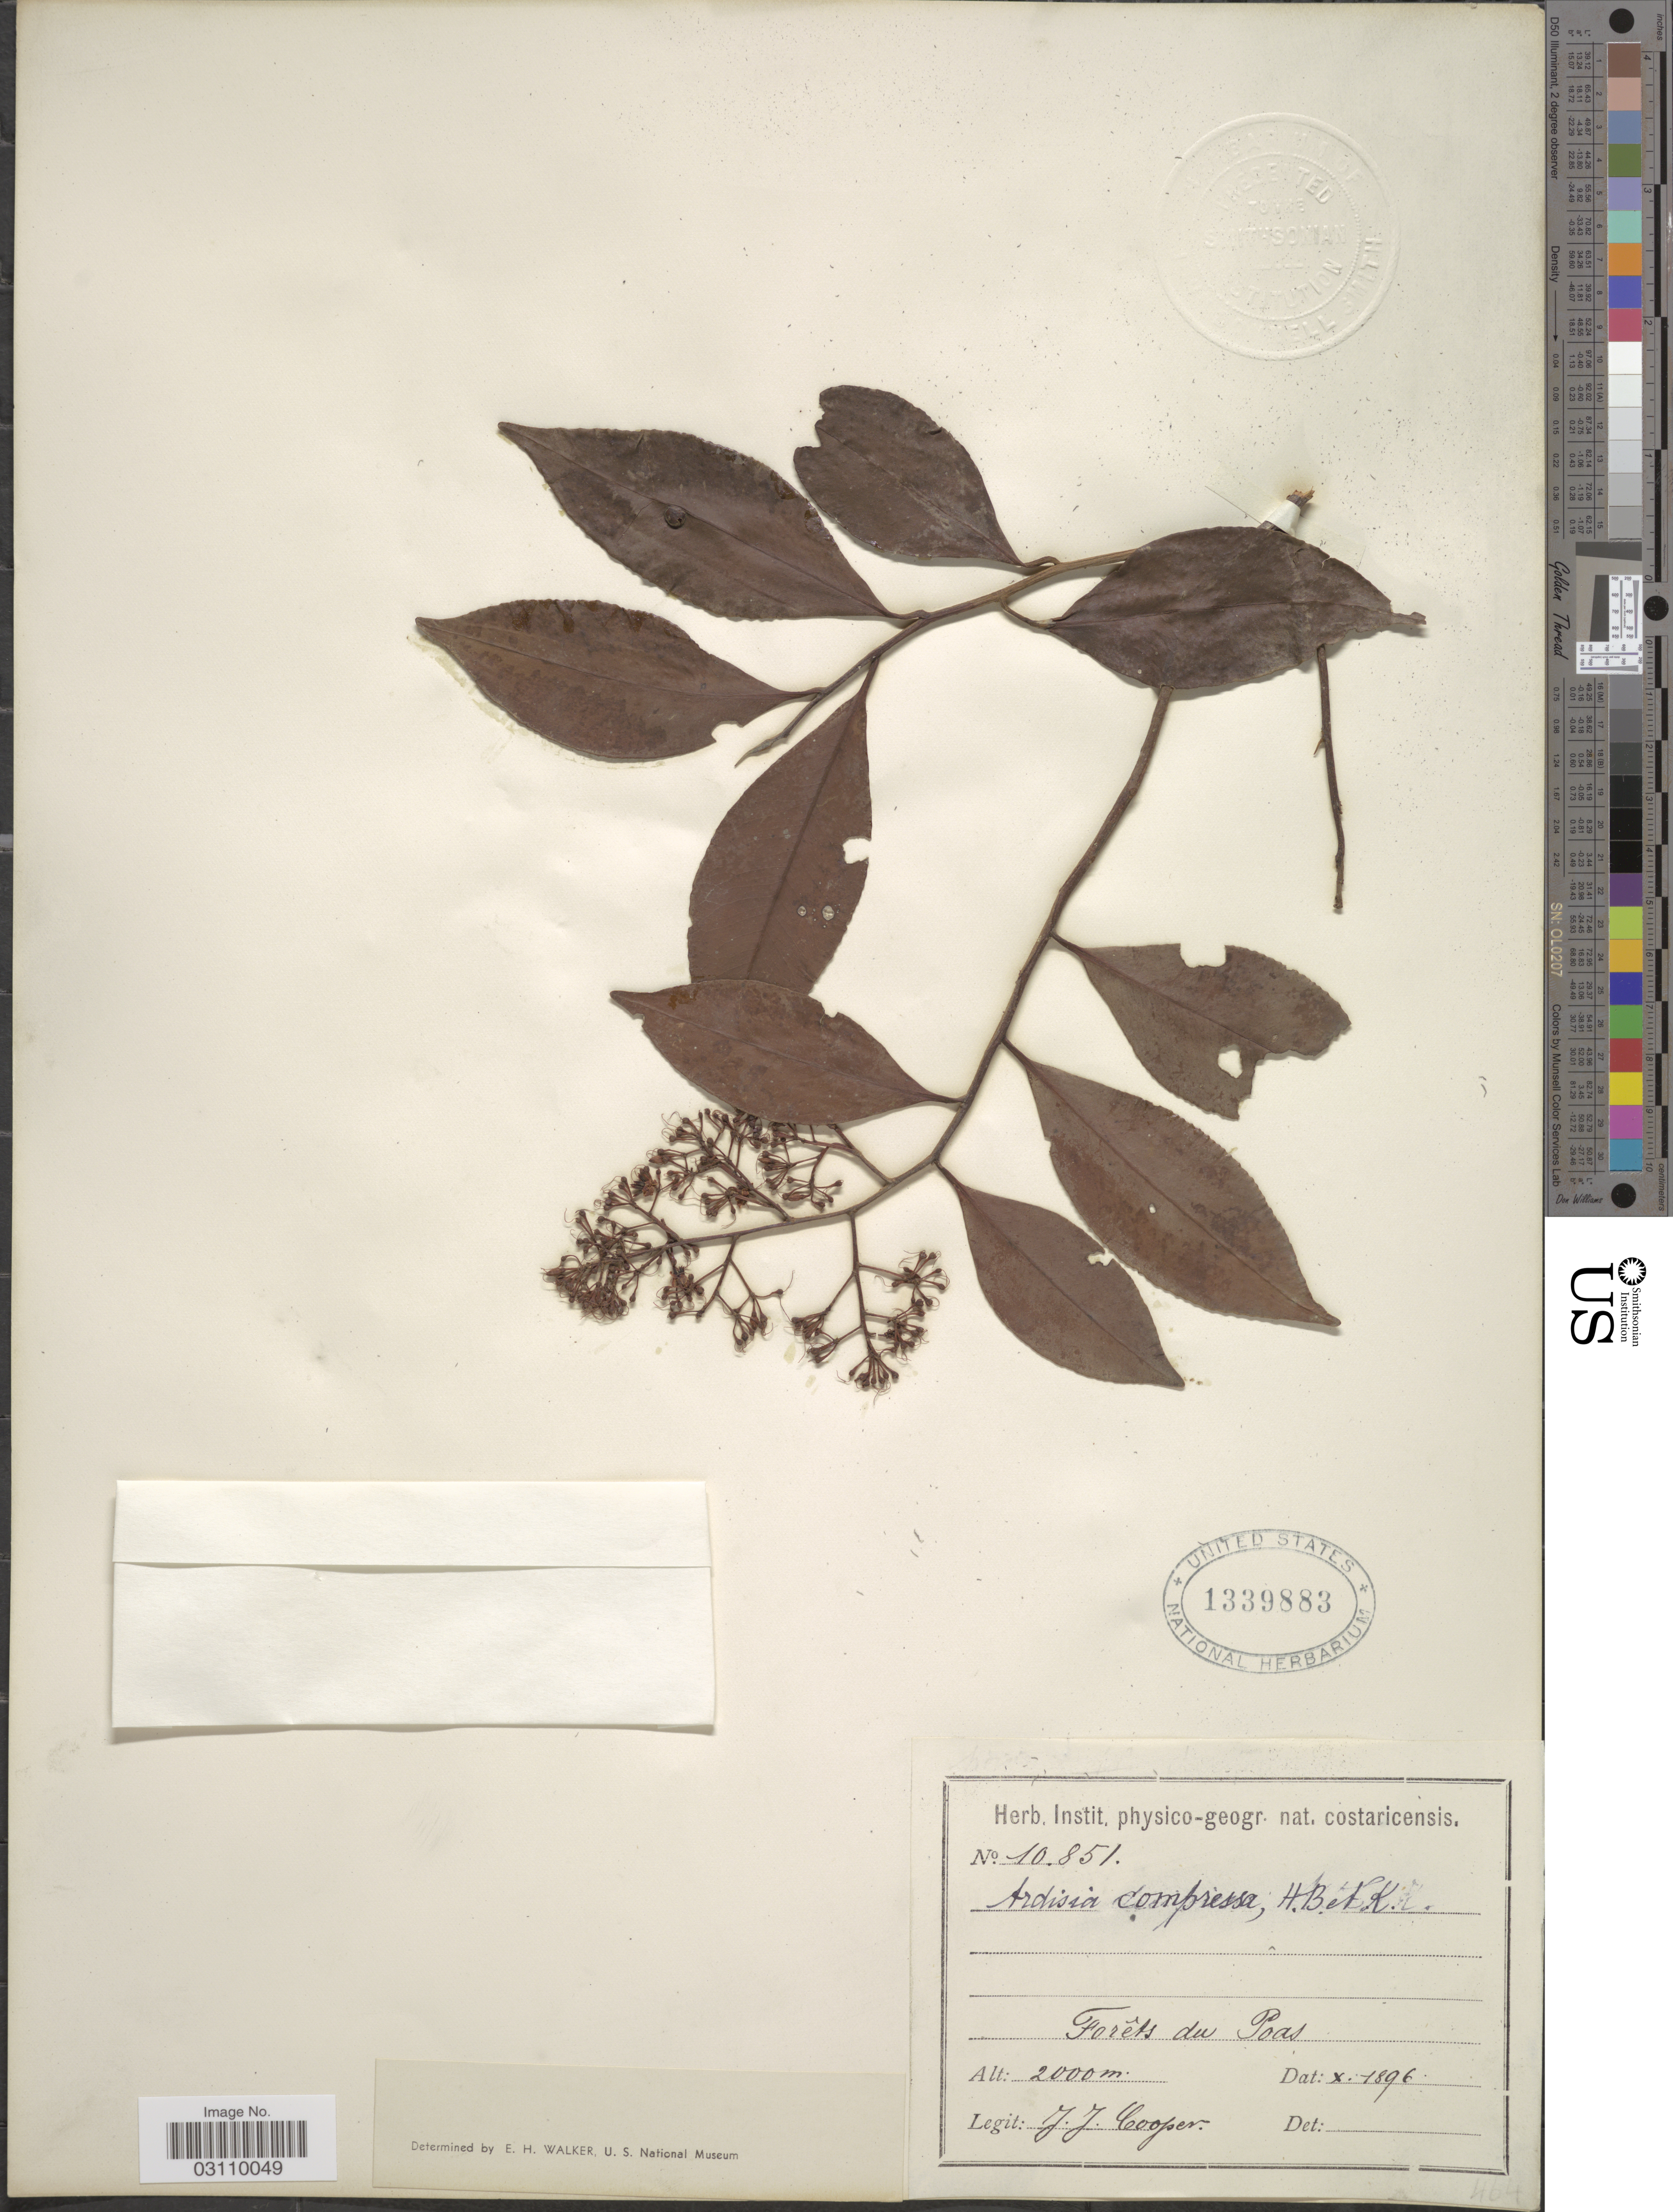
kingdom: Plantae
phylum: Tracheophyta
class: Magnoliopsida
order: Ericales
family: Primulaceae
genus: Ardisia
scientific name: Ardisia compressa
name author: Kunth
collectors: J. J. Cooper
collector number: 10851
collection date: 1896-10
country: Costa Rica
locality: Forêts du Poas.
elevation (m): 2000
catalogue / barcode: US 1339883